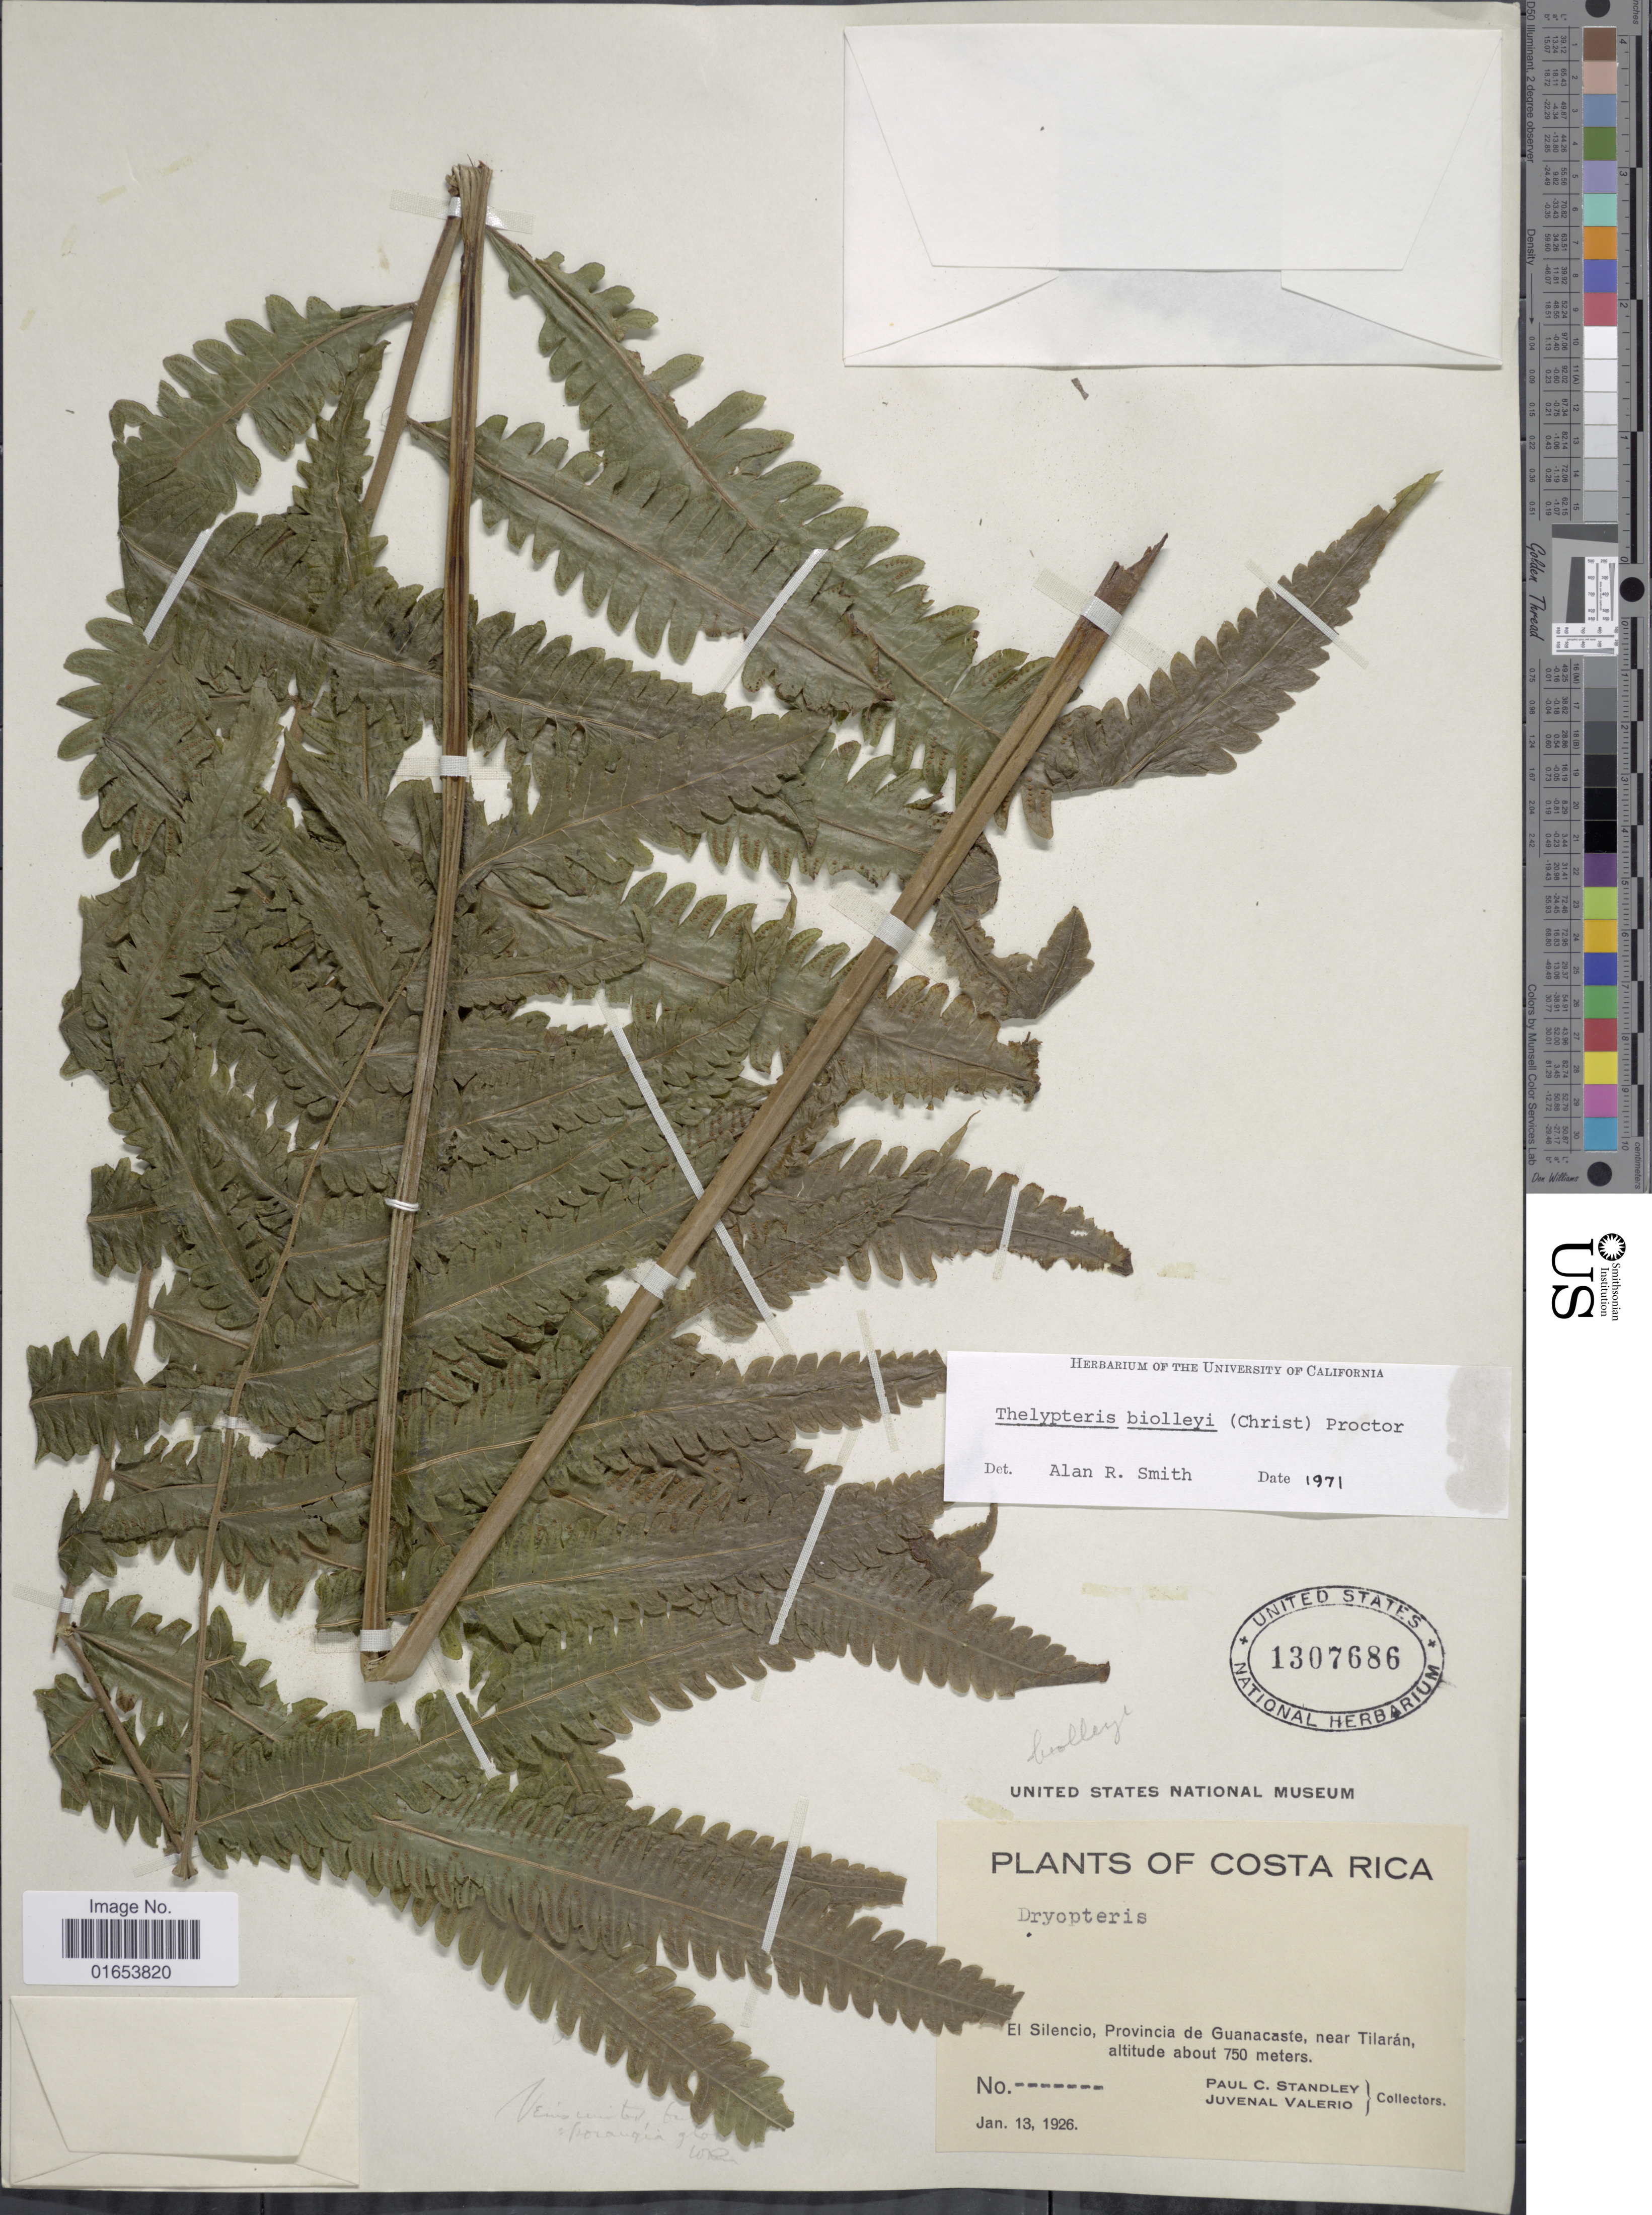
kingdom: Plantae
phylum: Tracheophyta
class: Polypodiopsida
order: Polypodiales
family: Thelypteridaceae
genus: Goniopteris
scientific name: Goniopteris biolleyi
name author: (C. Chr.) Pic. Serm.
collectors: P. C. Standley & J. Valerio R.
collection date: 1926-01-13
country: Costa Rica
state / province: Guanacaste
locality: El Silencio, Provincia de Guanacaste, near Tilaran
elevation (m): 750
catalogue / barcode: US 1307686